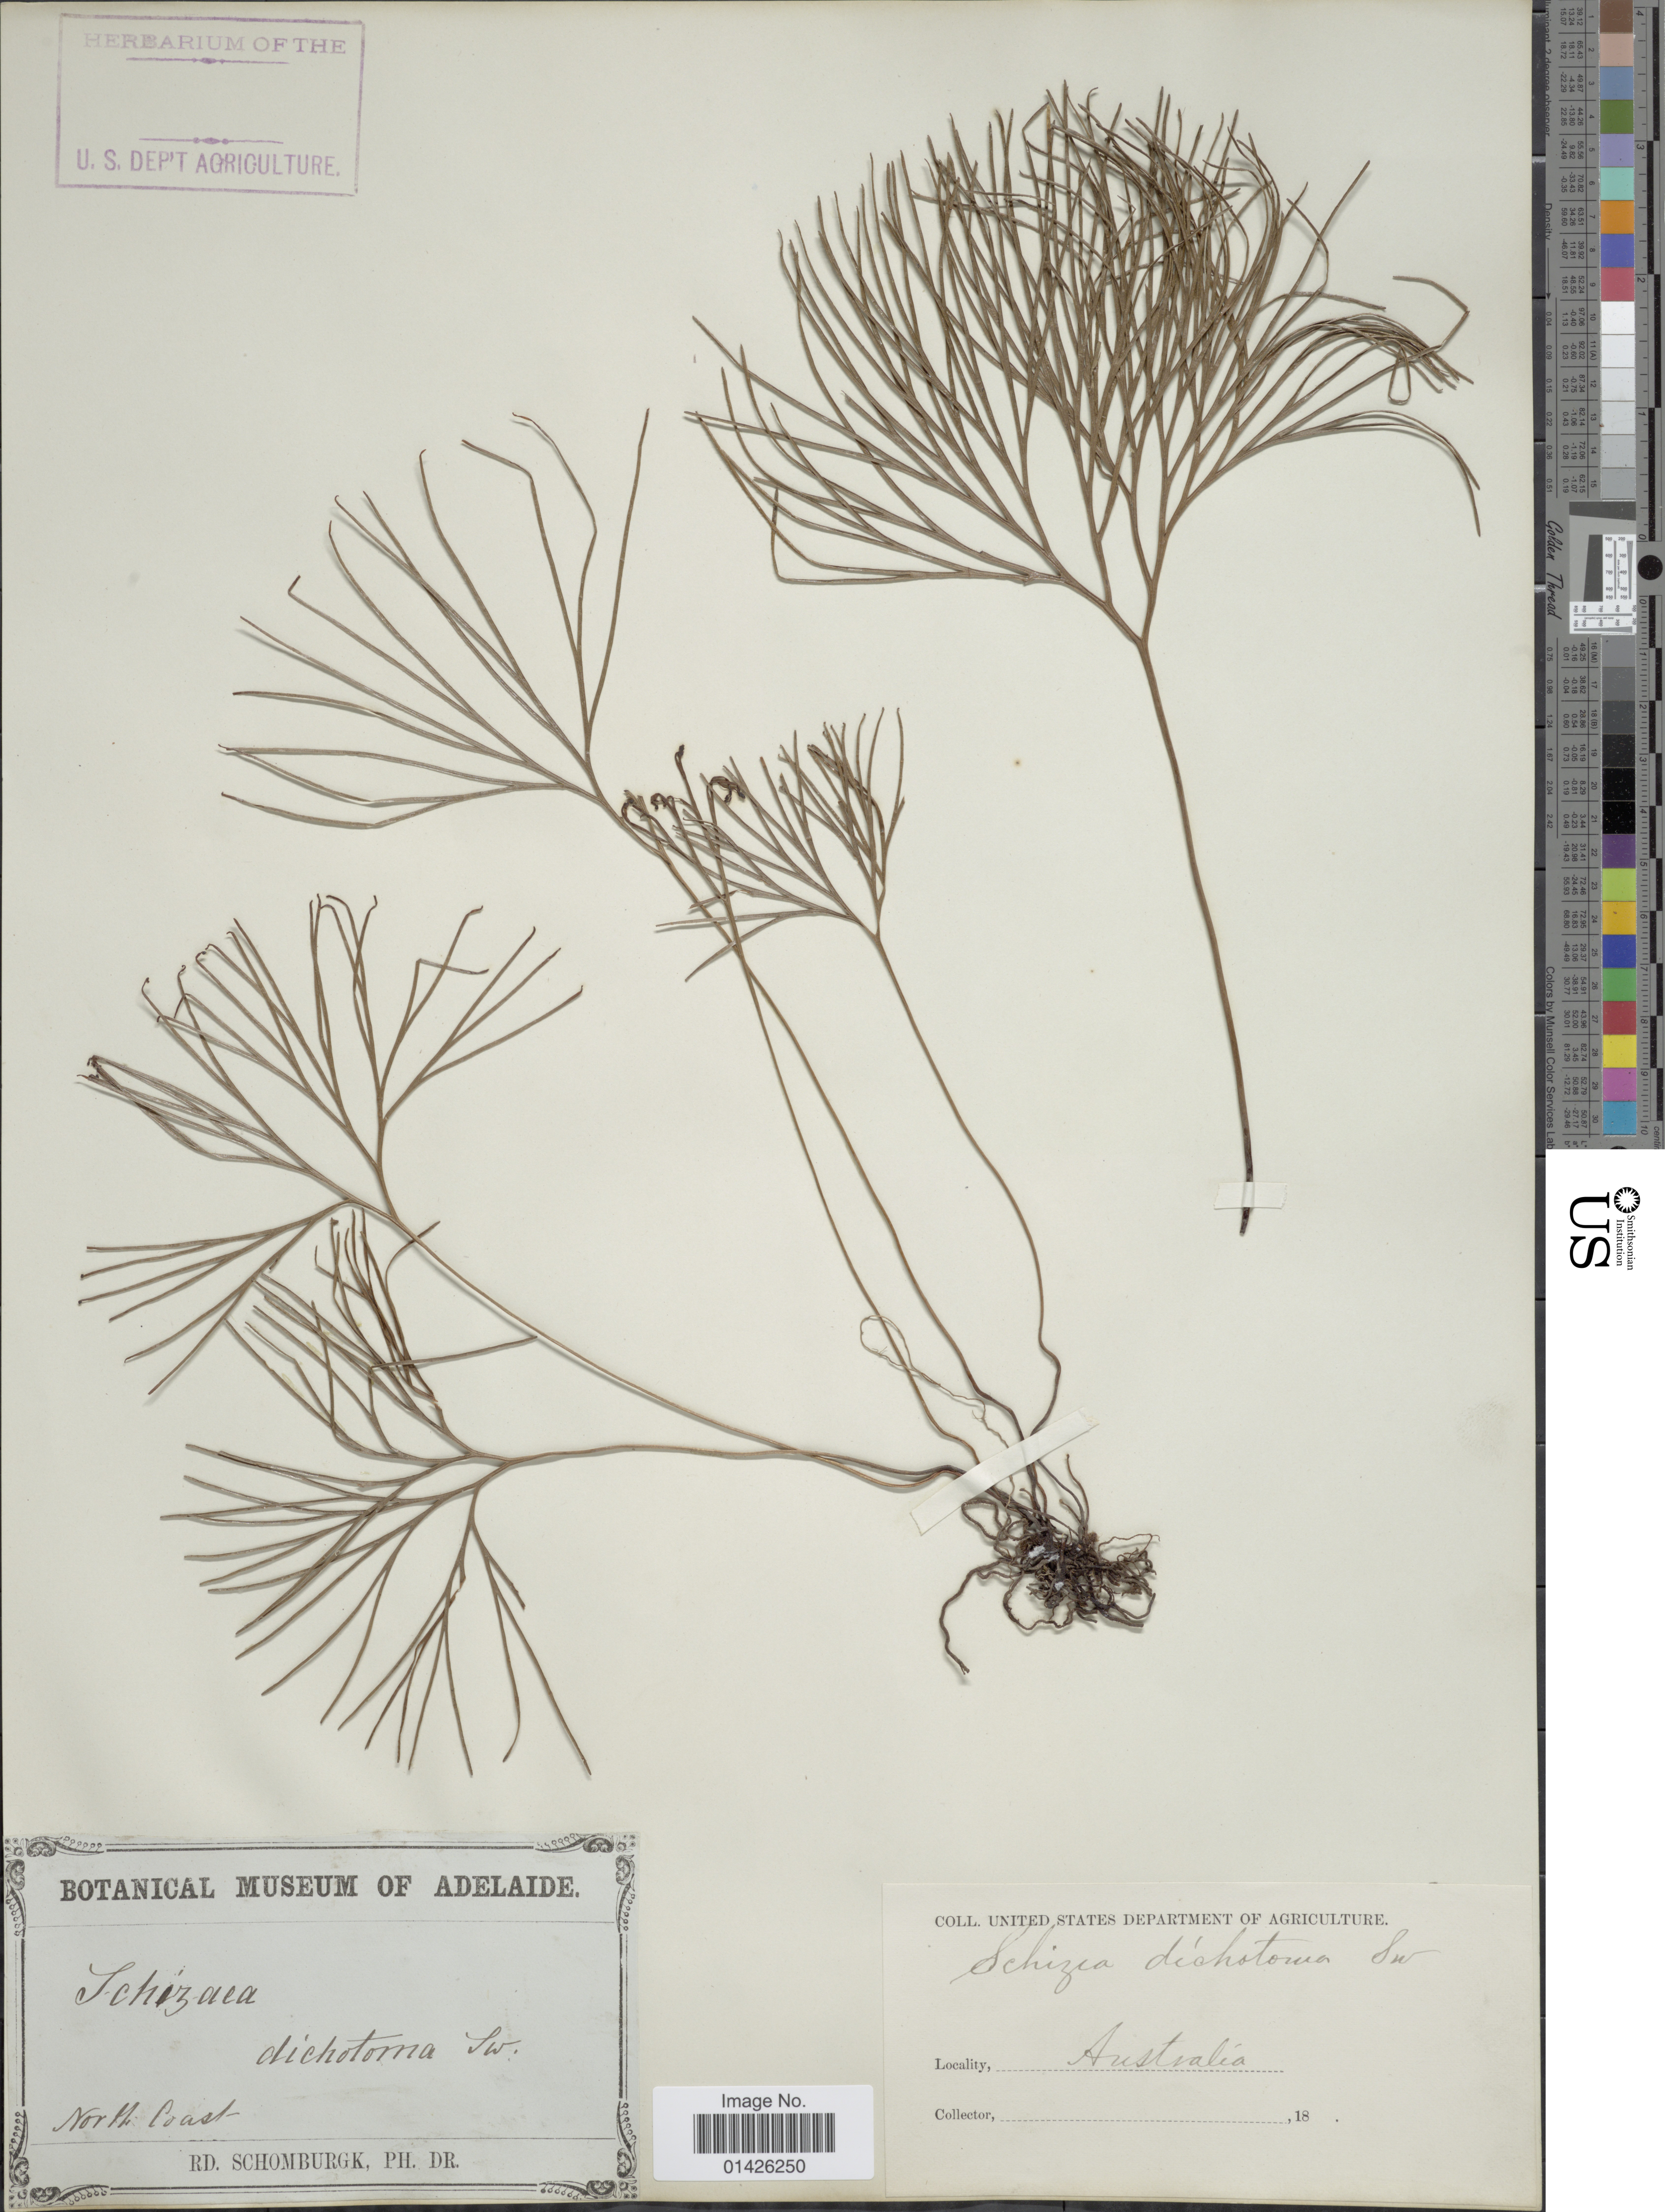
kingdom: Plantae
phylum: Tracheophyta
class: Polypodiopsida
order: Schizaeales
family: Schizaeaceae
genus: Schizaea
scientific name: Schizaea dichotoma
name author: (L.) J. Sm.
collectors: M. R. Schomburgk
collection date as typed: Transcribed d/m/y: //18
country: Australia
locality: North Coast